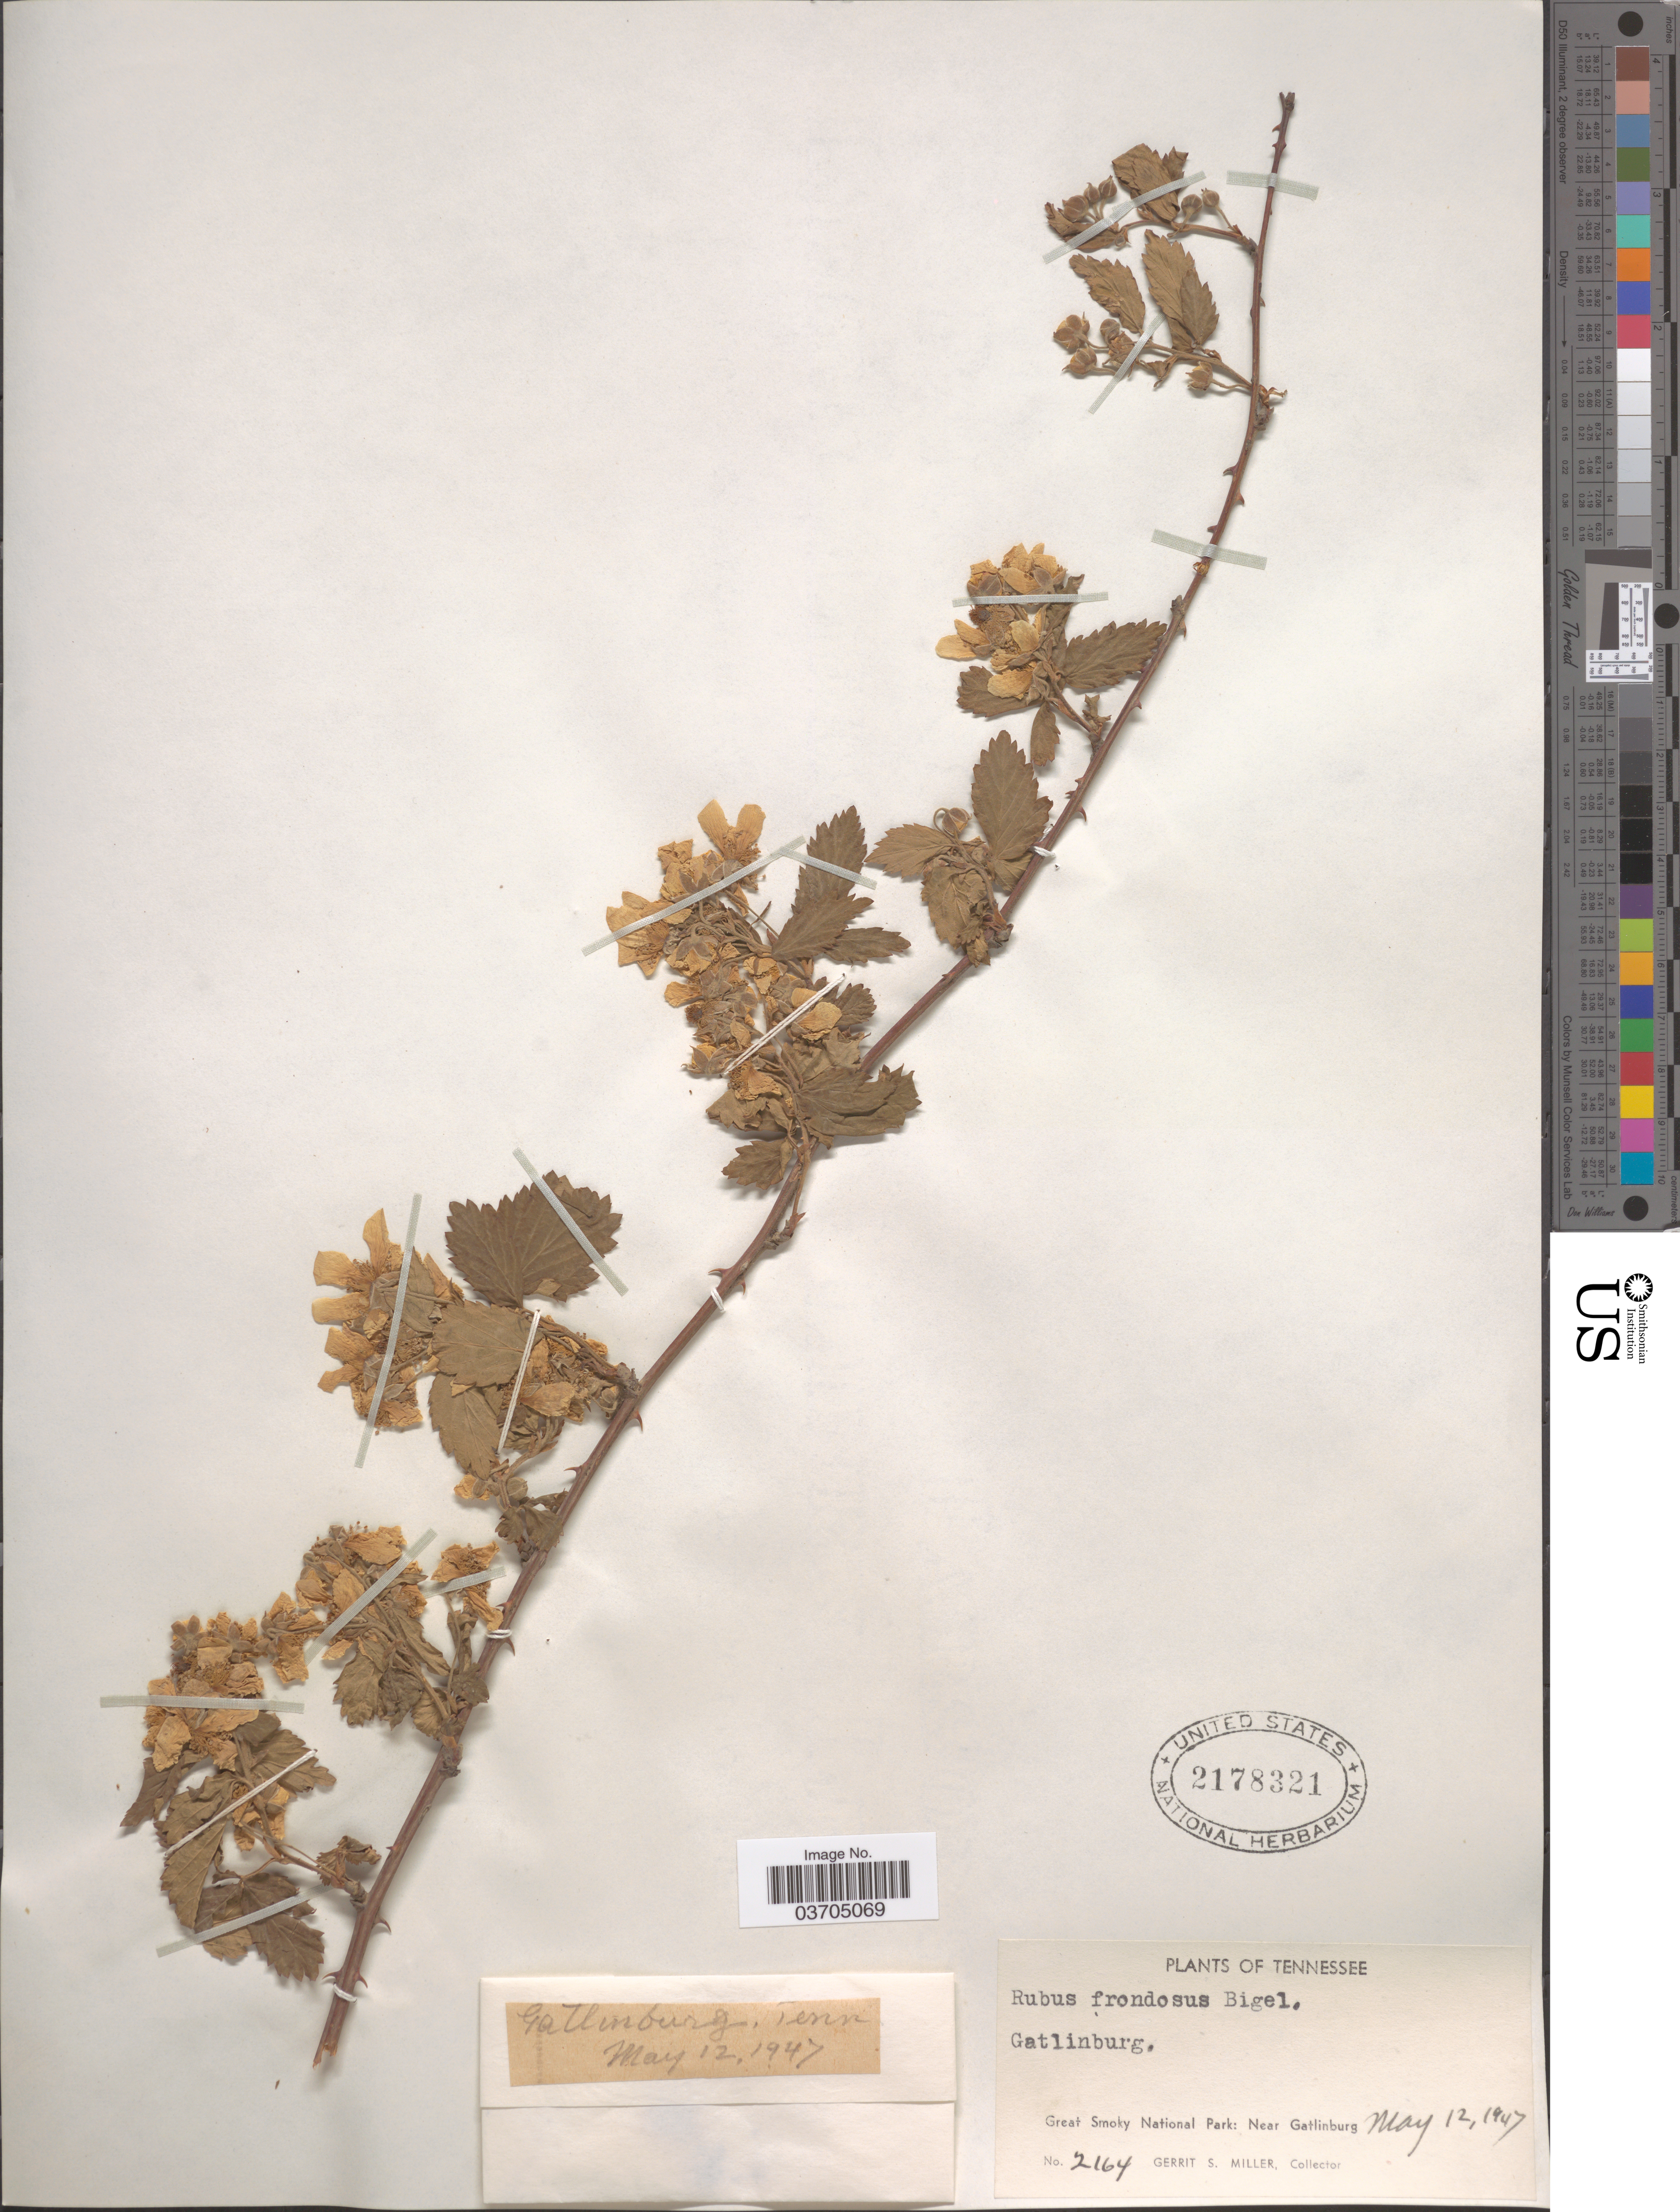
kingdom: Plantae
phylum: Tracheophyta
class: Magnoliopsida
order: Rosales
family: Rosaceae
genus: Rubus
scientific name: Rubus frondosus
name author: Bigelow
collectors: G. S. Miller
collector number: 2164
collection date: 1947-05-12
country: United States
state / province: Tennessee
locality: Gatlinburg, Great Smoky National Park: Near Gatlinburg.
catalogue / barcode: US 2178321